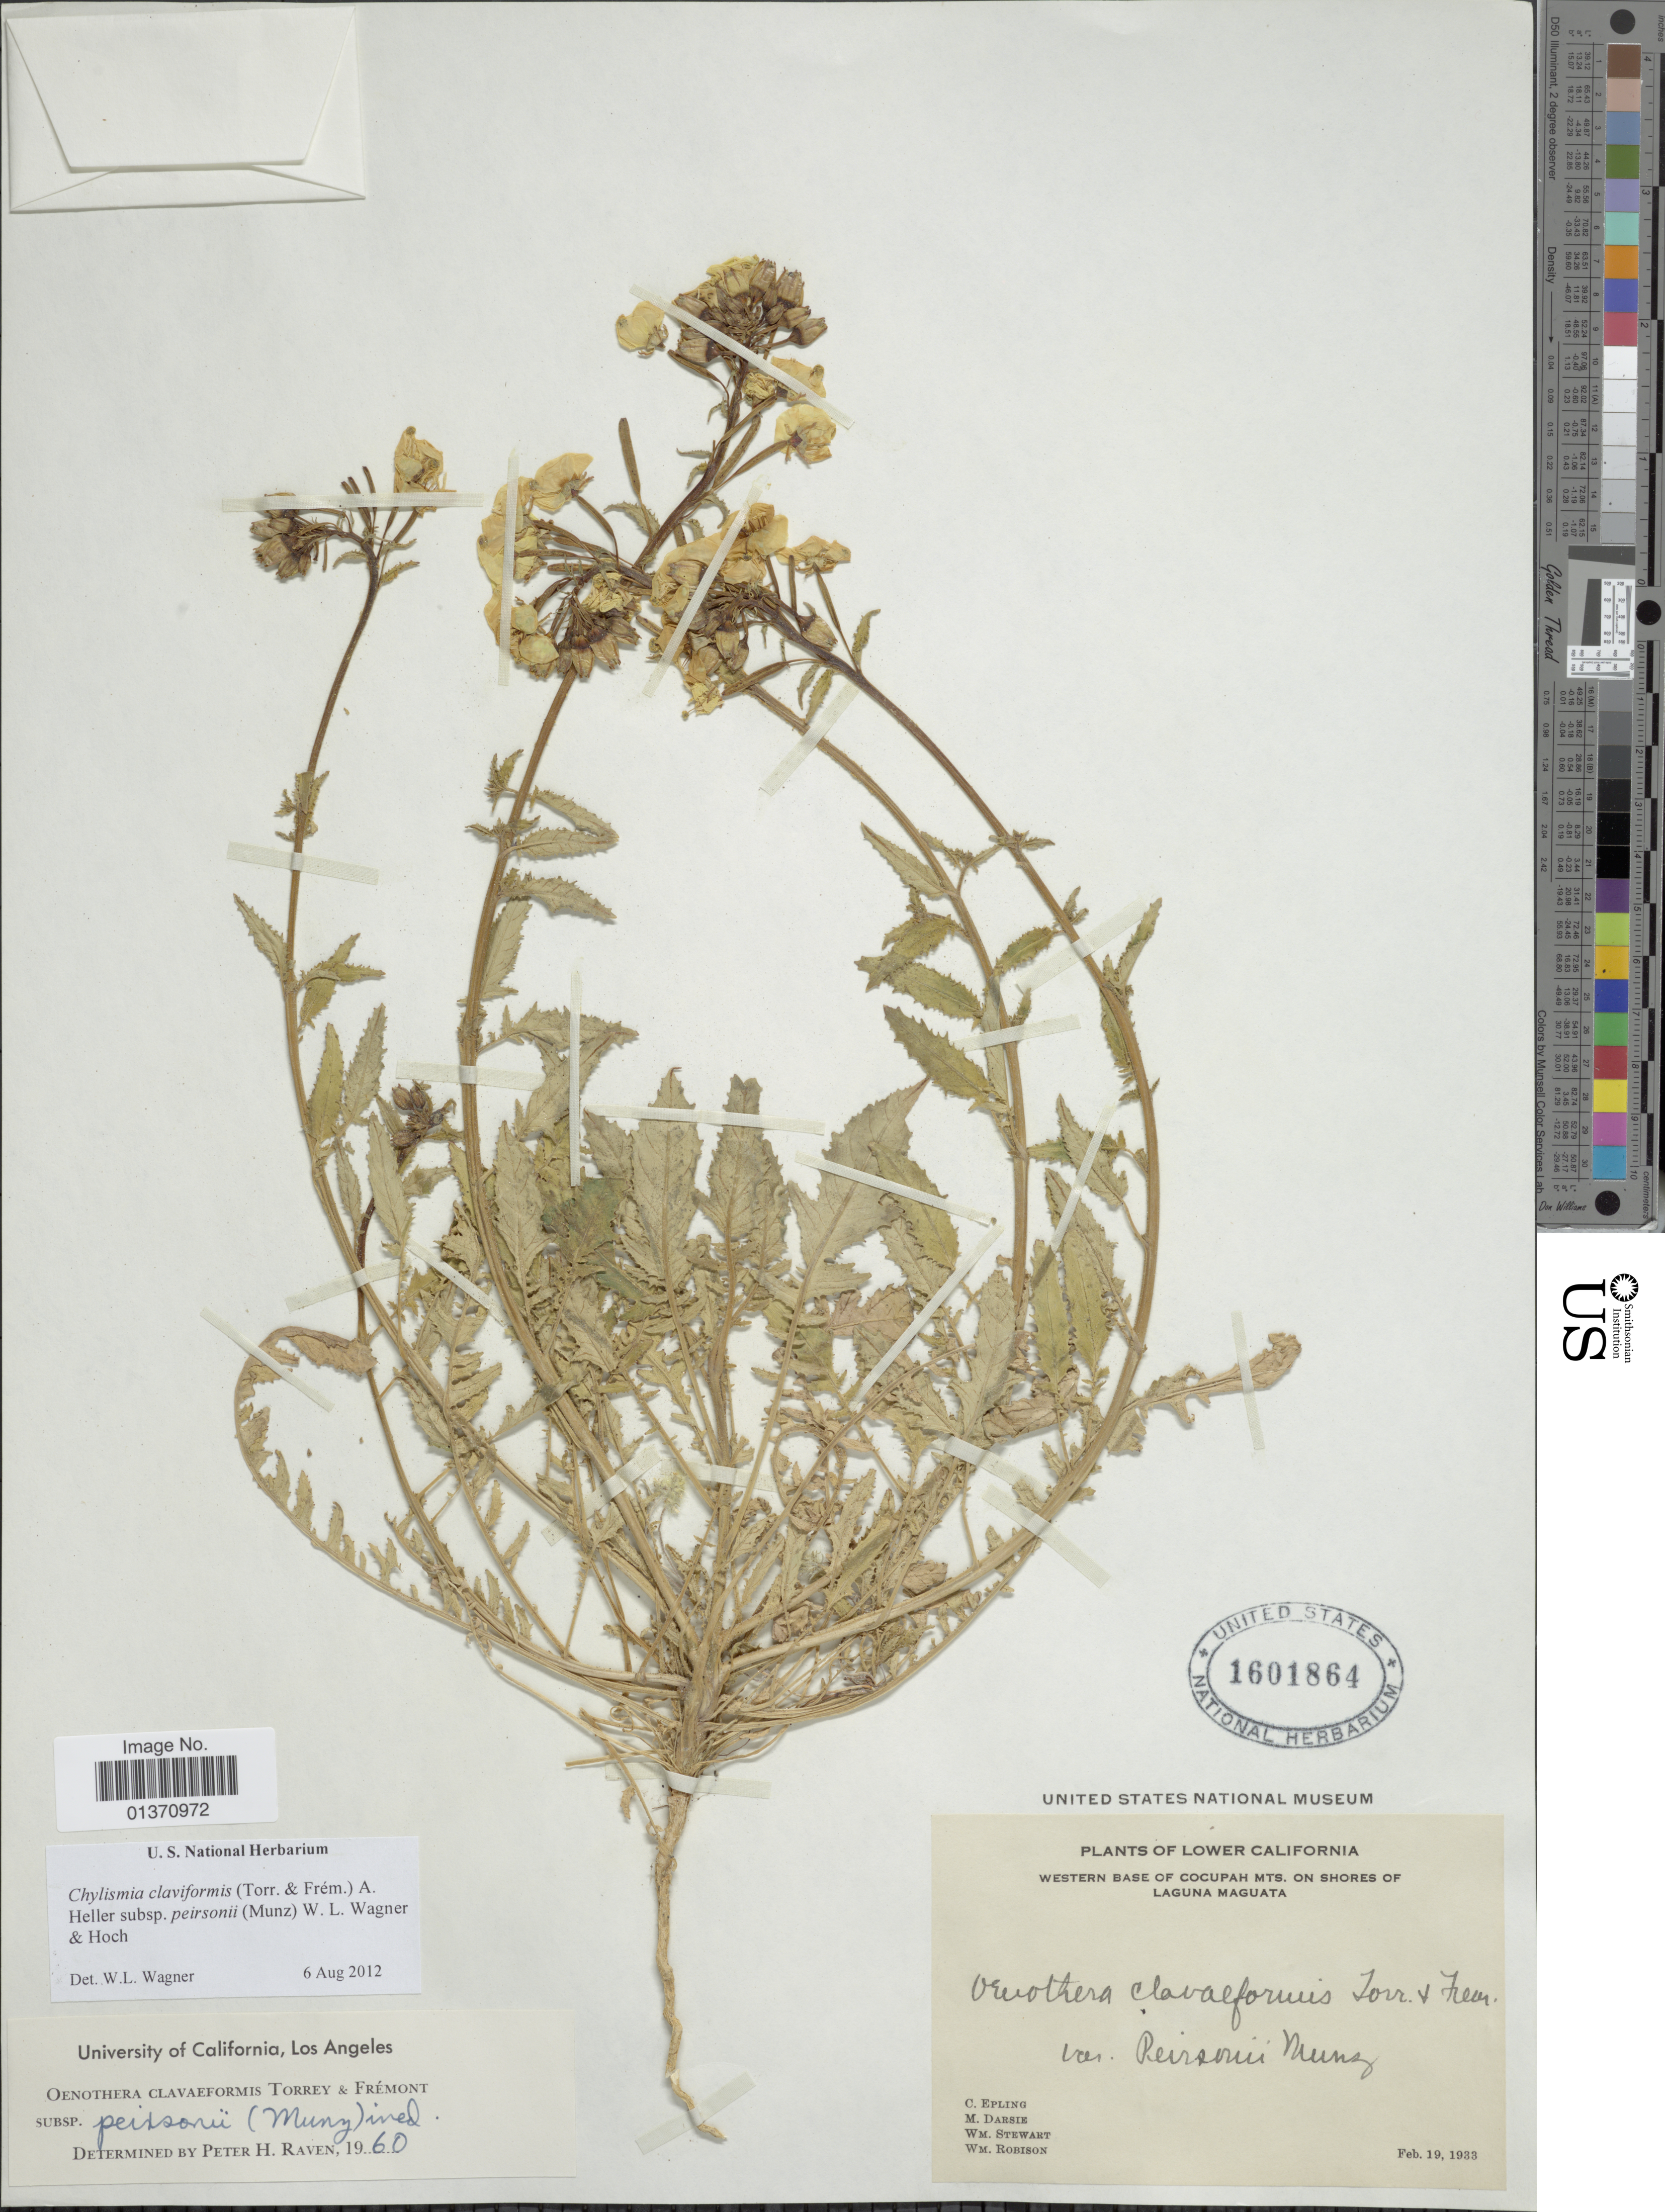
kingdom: Plantae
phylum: Tracheophyta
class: Magnoliopsida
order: Myrtales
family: Onagraceae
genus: Chylismia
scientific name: Chylismia claviformis subsp. peirsonii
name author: (Munz) W.L. Wagner & Hoch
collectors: C. C. Epling, M. Darsie, W. Stewart & W. Robison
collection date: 1933-02-19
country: Mexico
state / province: Baja California Norte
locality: Western base of cocupah mts. on shores of Laguna Maguata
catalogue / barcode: US 1601864